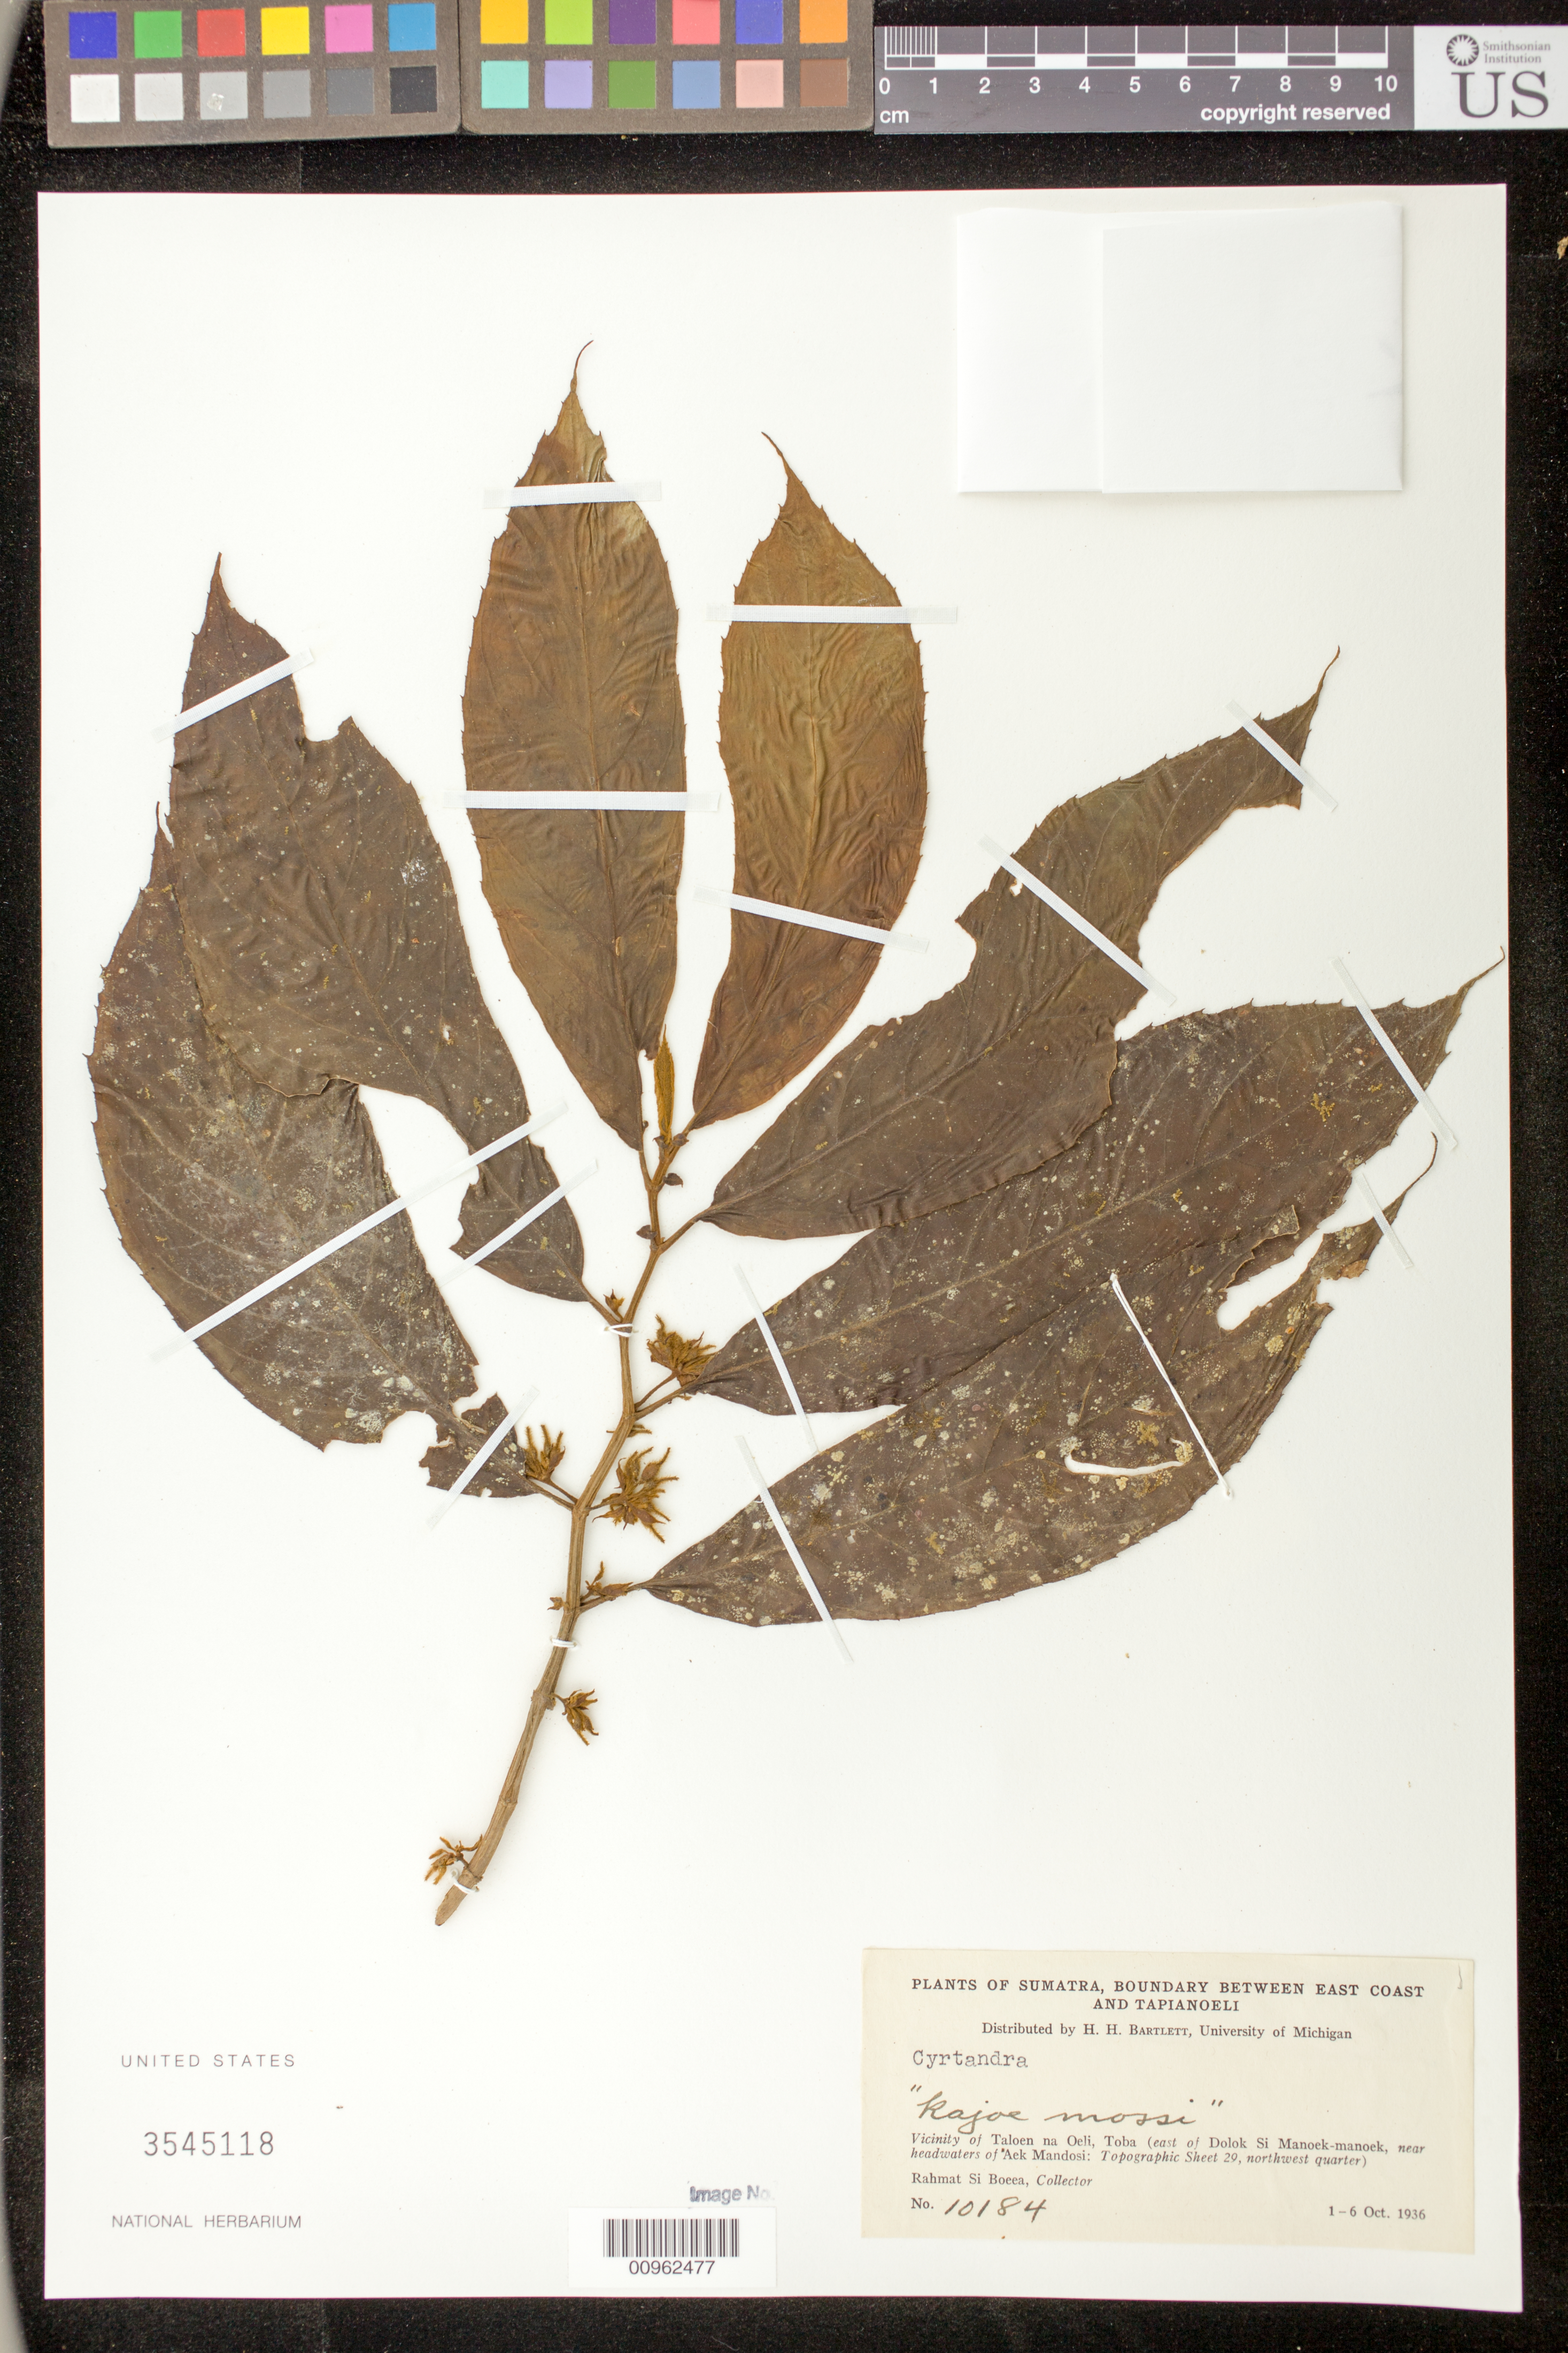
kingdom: Plantae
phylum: Tracheophyta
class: Magnoliopsida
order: Lamiales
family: Gesneriaceae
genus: Cyrtandra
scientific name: Cyrtandra sp.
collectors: Rahmat Si Boeea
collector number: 10184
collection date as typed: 1-6 Oct 1936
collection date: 1936-10-01/1936-10-06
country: Indonesia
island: Sumatra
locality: Sumatra, boundary between east coast and Tapianoeli. Vicinity of Taloen na Oeli, Toba (east of Dolok Si Manoek-manoek, near headwaters of Aek Mandosi: topographic sheet 29, northwest quarter)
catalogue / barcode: US 3545118